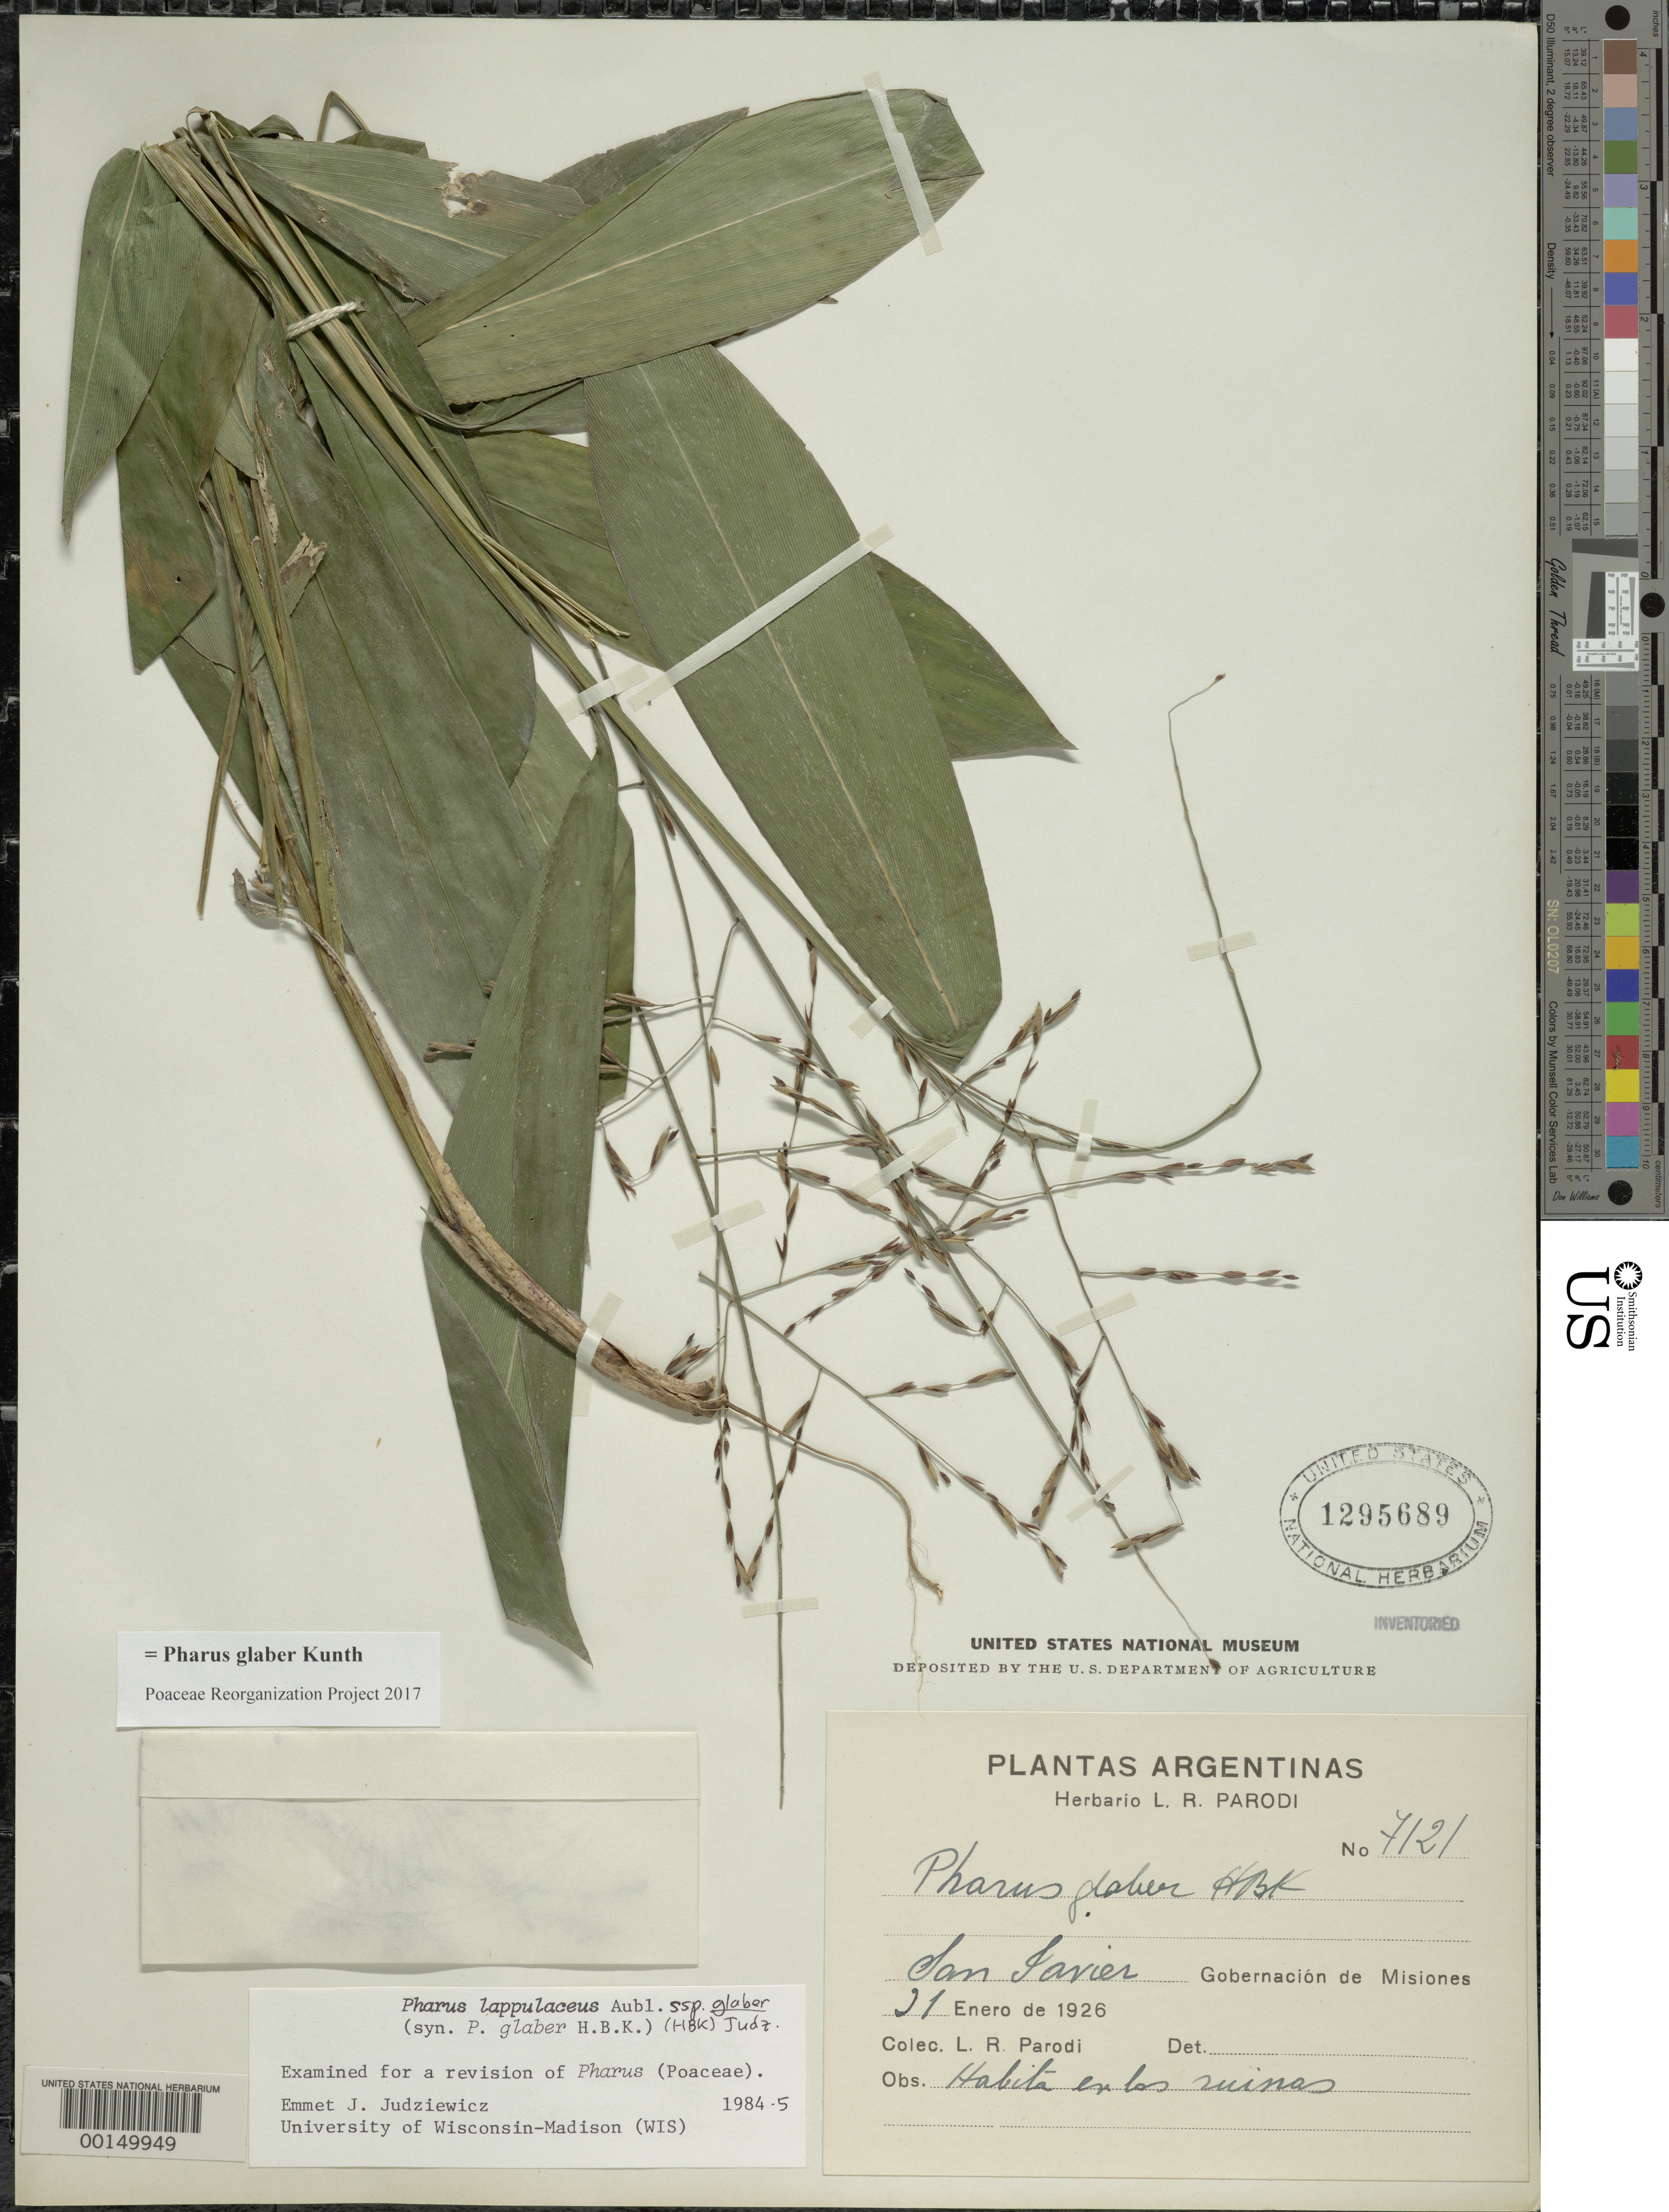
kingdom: Plantae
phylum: Tracheophyta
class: Liliopsida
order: Poales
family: Poaceae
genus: Pharus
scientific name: Pharus glaber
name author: Kunth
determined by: Poaceae Reorganization Project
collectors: L. R. Parodi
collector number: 7121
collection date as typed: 21 Feb 1926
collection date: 1926-02-21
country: Argentina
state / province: Misiones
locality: San Fauier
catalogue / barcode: US 1295689